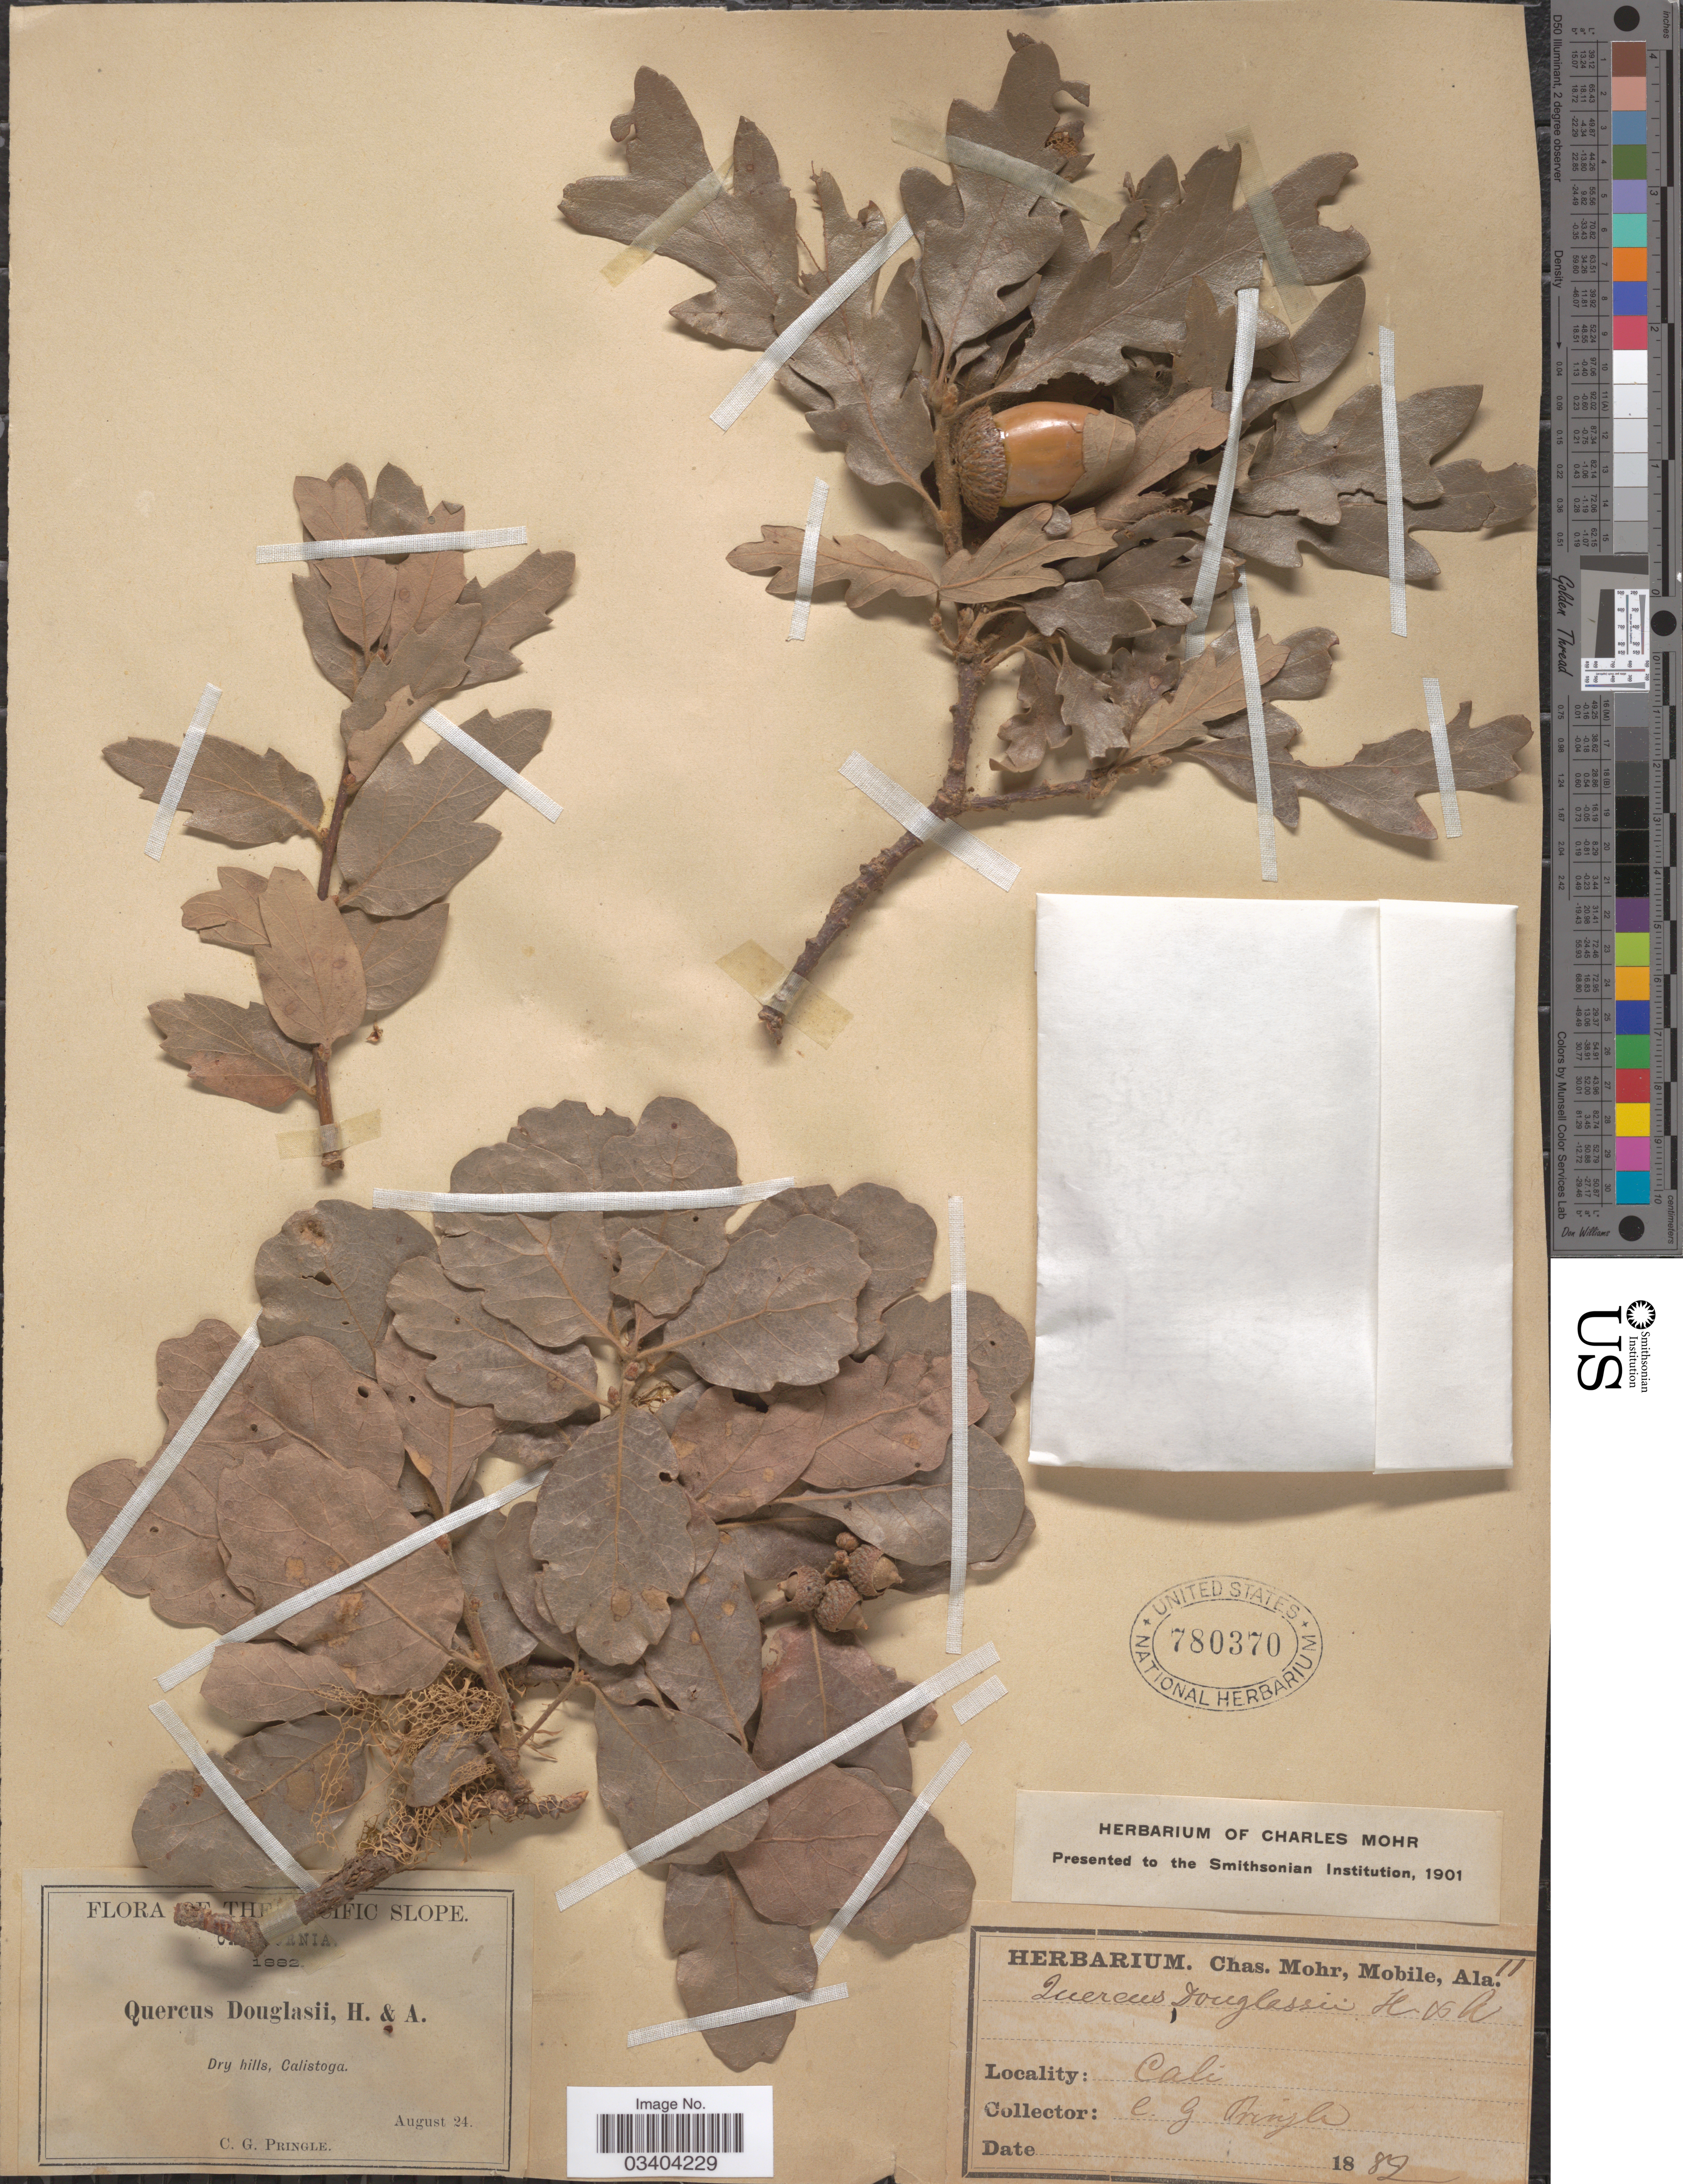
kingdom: Plantae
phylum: Tracheophyta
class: Magnoliopsida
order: Fagales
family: Fagaceae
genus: Quercus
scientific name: Quercus douglasii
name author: Hook. & Arn.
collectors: C. G. Pringle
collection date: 1882-08-24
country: United States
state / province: California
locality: Pacific Slope. Calistoga.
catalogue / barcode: US 780370